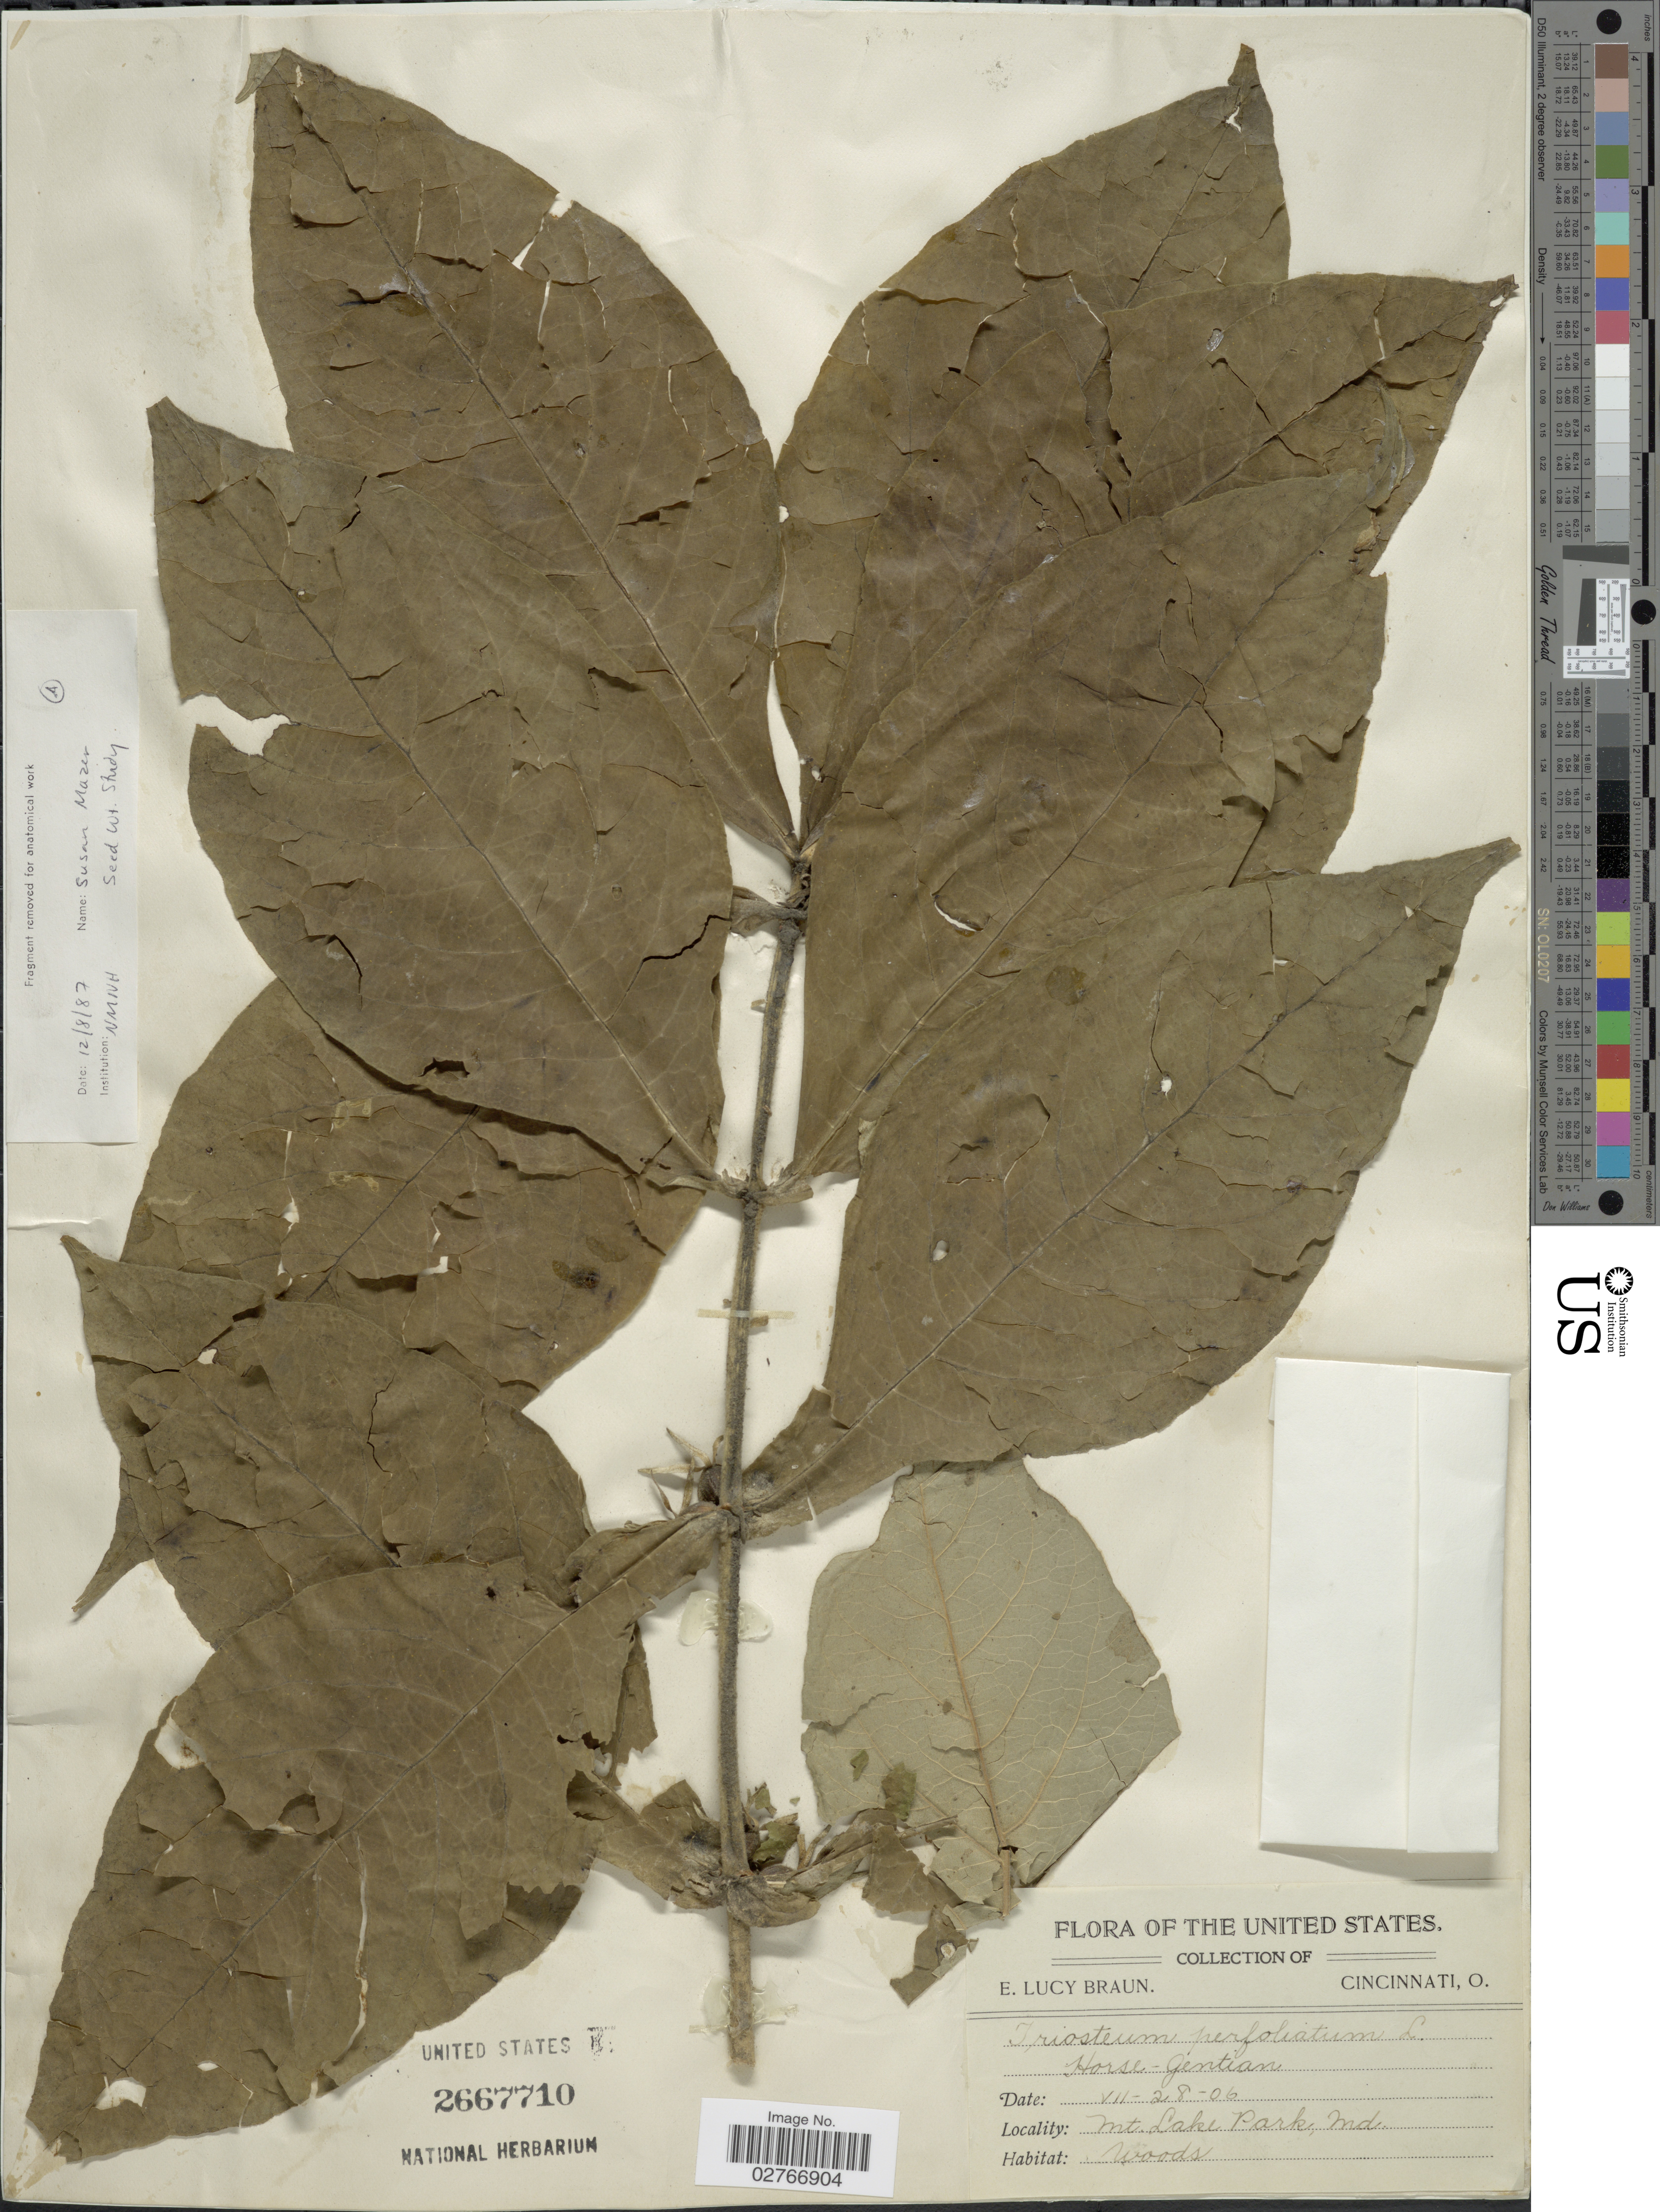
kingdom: Plantae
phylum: Tracheophyta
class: Magnoliopsida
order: Dipsacales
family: Caprifoliaceae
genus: Triosteum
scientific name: Triosteum perfoliatum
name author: L.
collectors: E. L. Braun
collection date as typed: Transcribed d/m/y: 28/7/6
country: United States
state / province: Maryland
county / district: Garrett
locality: Mt. Lake Park.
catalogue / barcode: US 2667710